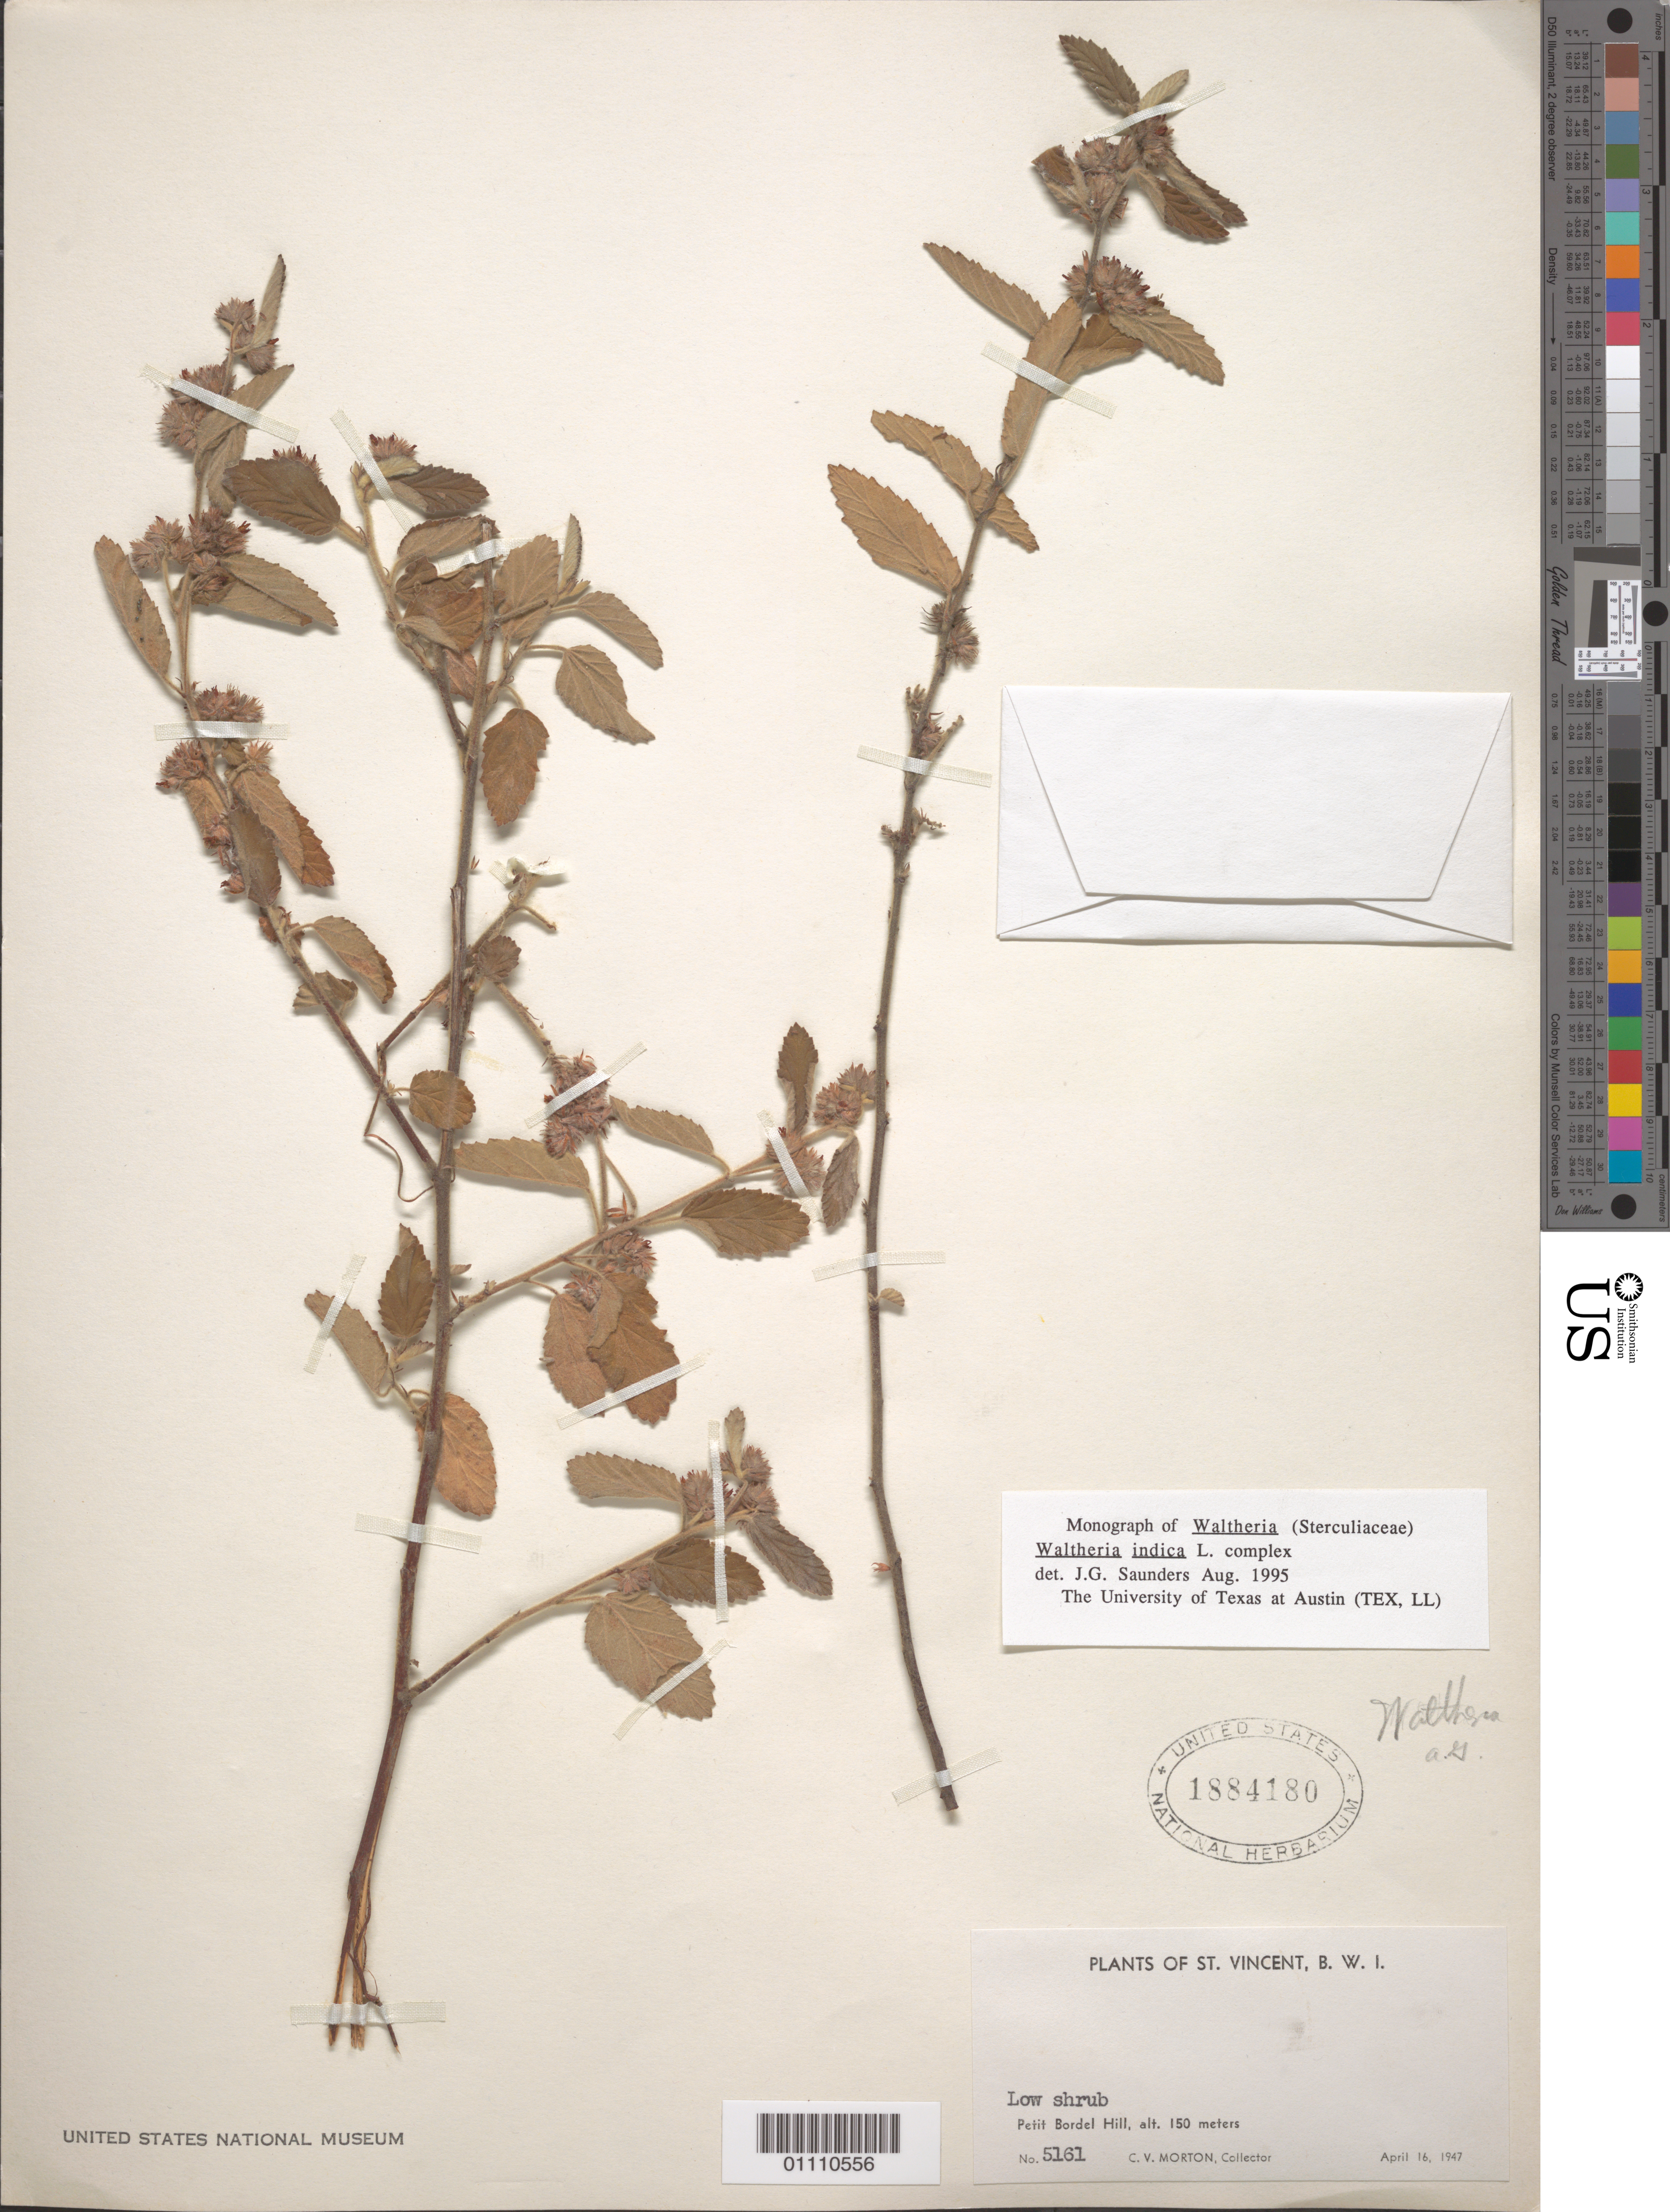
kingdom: Plantae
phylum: Tracheophyta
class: Magnoliopsida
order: Malvales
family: Malvaceae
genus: Waltheria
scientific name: Waltheria indica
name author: L.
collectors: C. V. Morton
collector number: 5161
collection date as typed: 16 Apr 1947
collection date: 1947-04-16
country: St. Vincent - Grenadines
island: St. Vincent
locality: Petit Bordel Hill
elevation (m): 150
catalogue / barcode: US 1884180